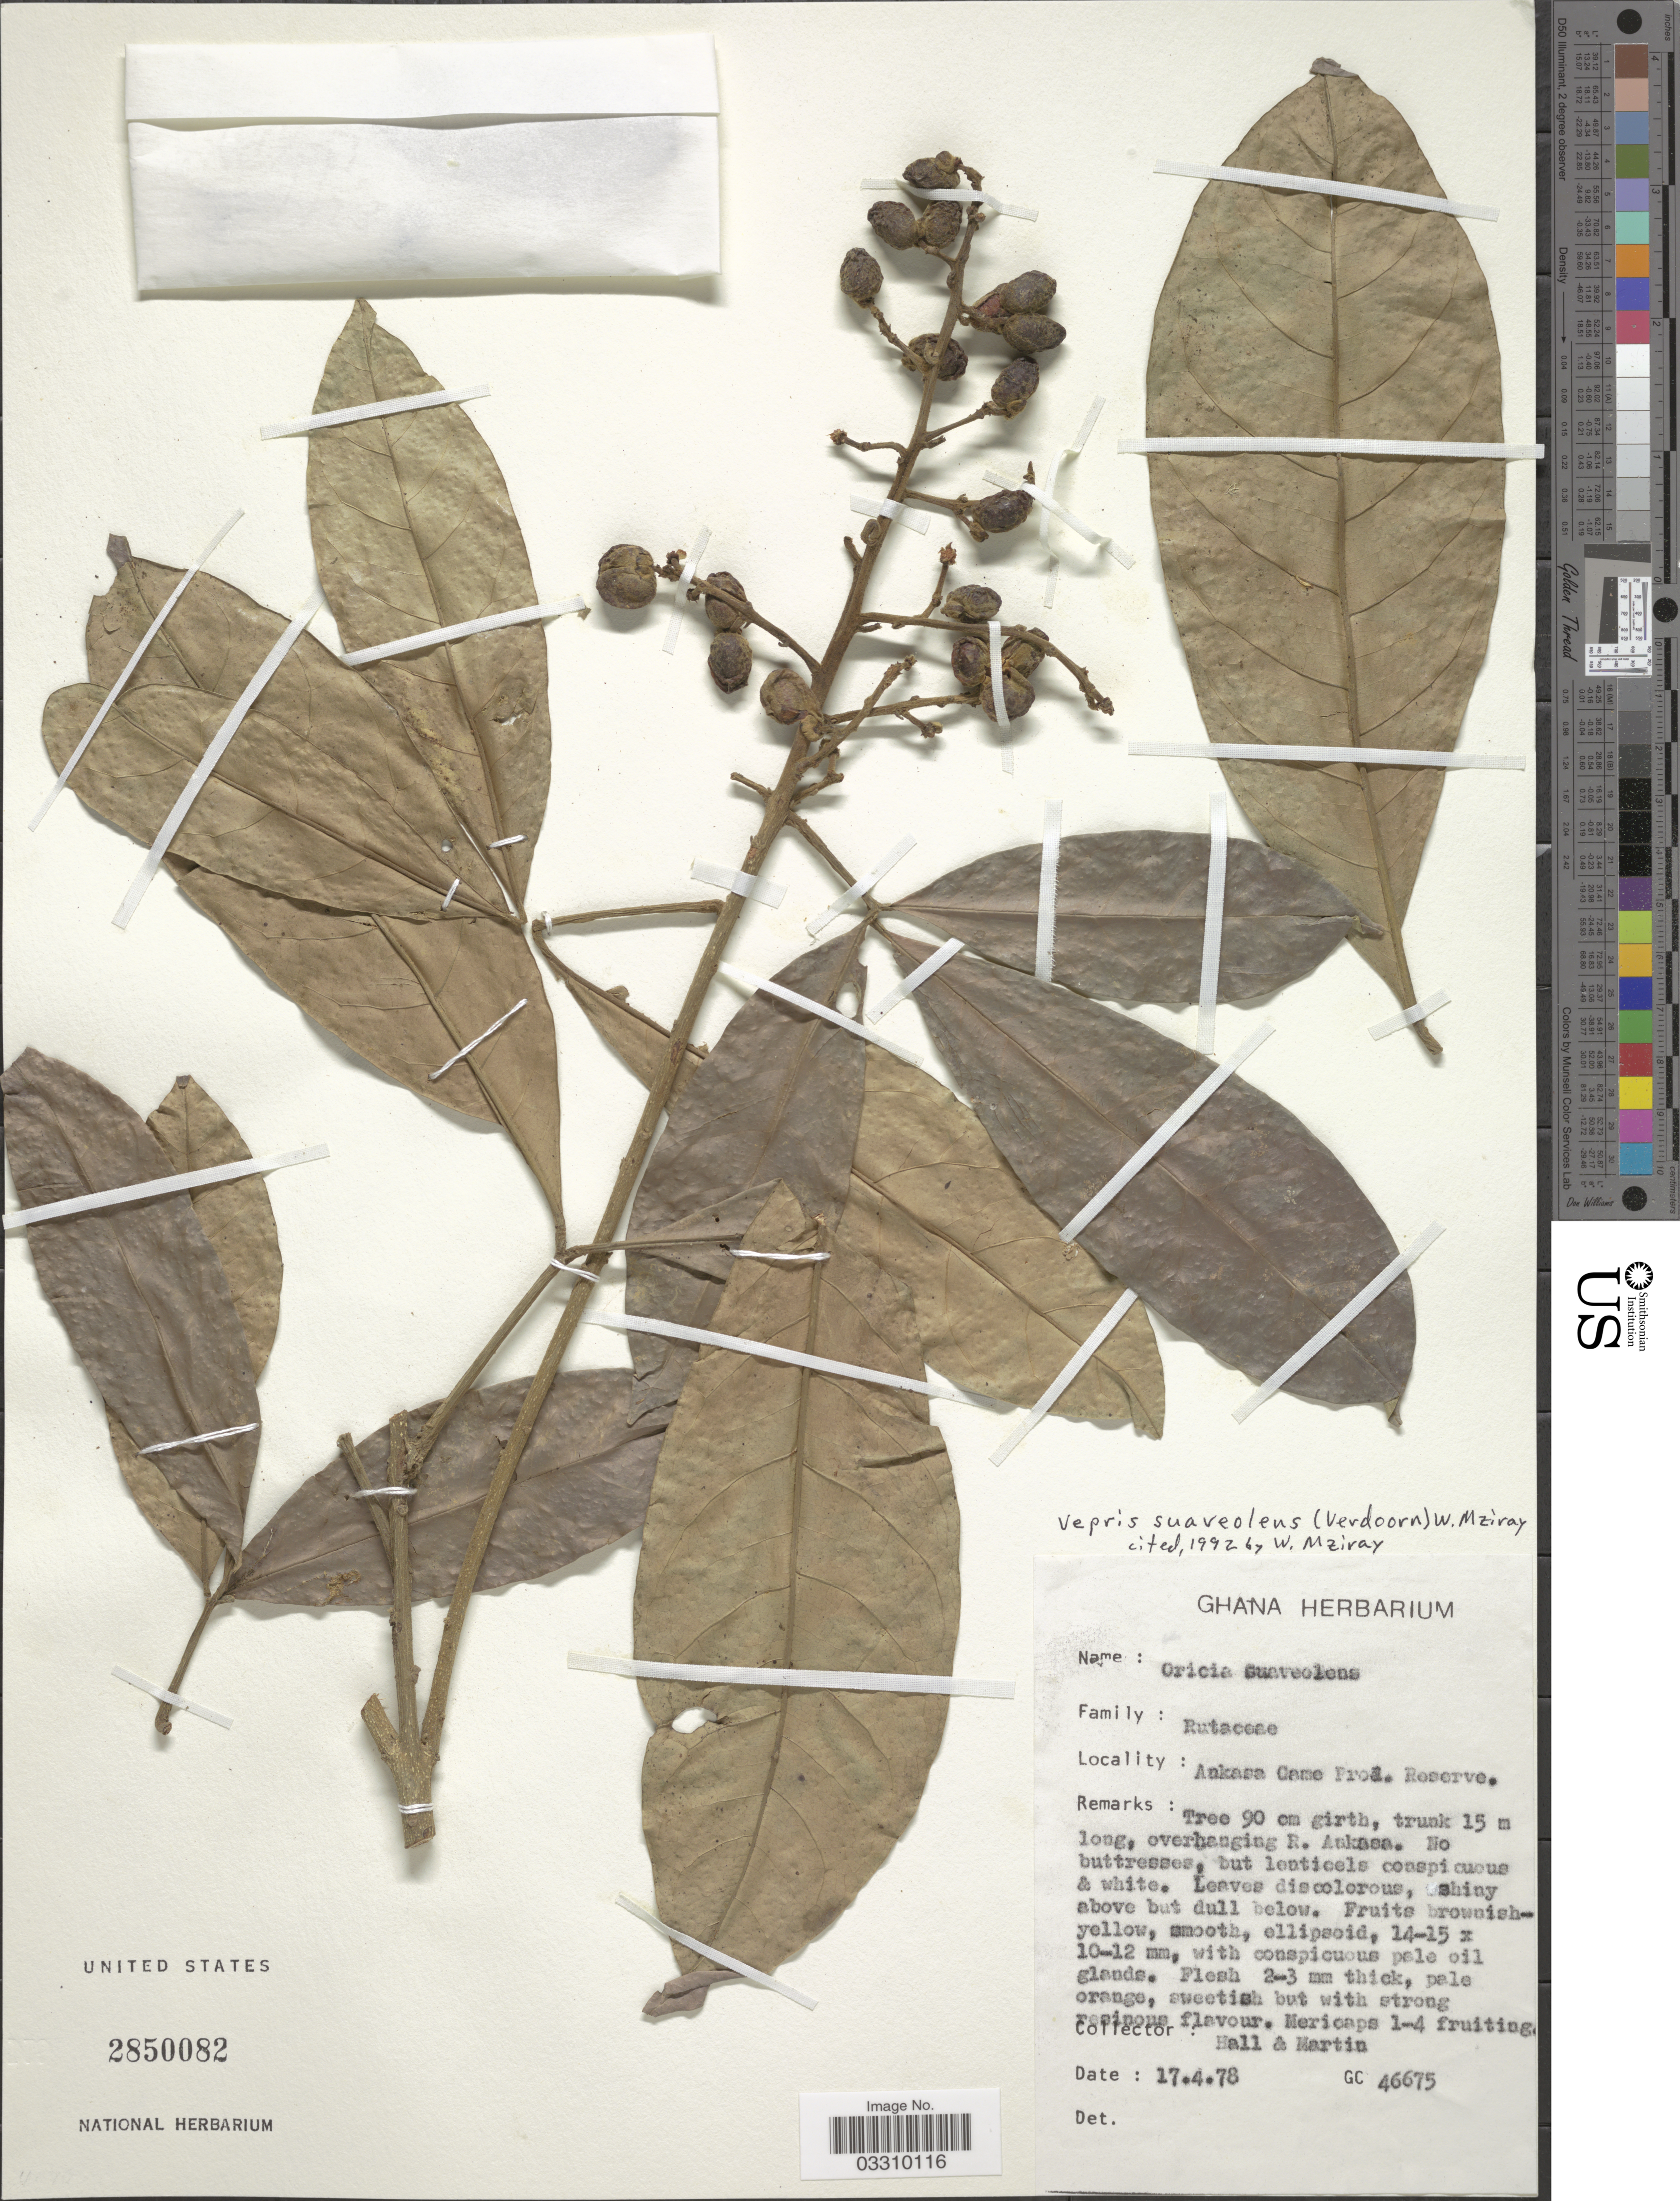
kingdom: Plantae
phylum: Tracheophyta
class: Magnoliopsida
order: Sapindales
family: Rutaceae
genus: Vepris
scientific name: Vepris suaveolens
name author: (Engl.) Mziray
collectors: -- Hall & Martin, --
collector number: GC 46675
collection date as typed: Transcribed d/m/y: 17/4/78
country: Ghana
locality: Ankasa Game Prod. Reserve.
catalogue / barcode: US 2850082